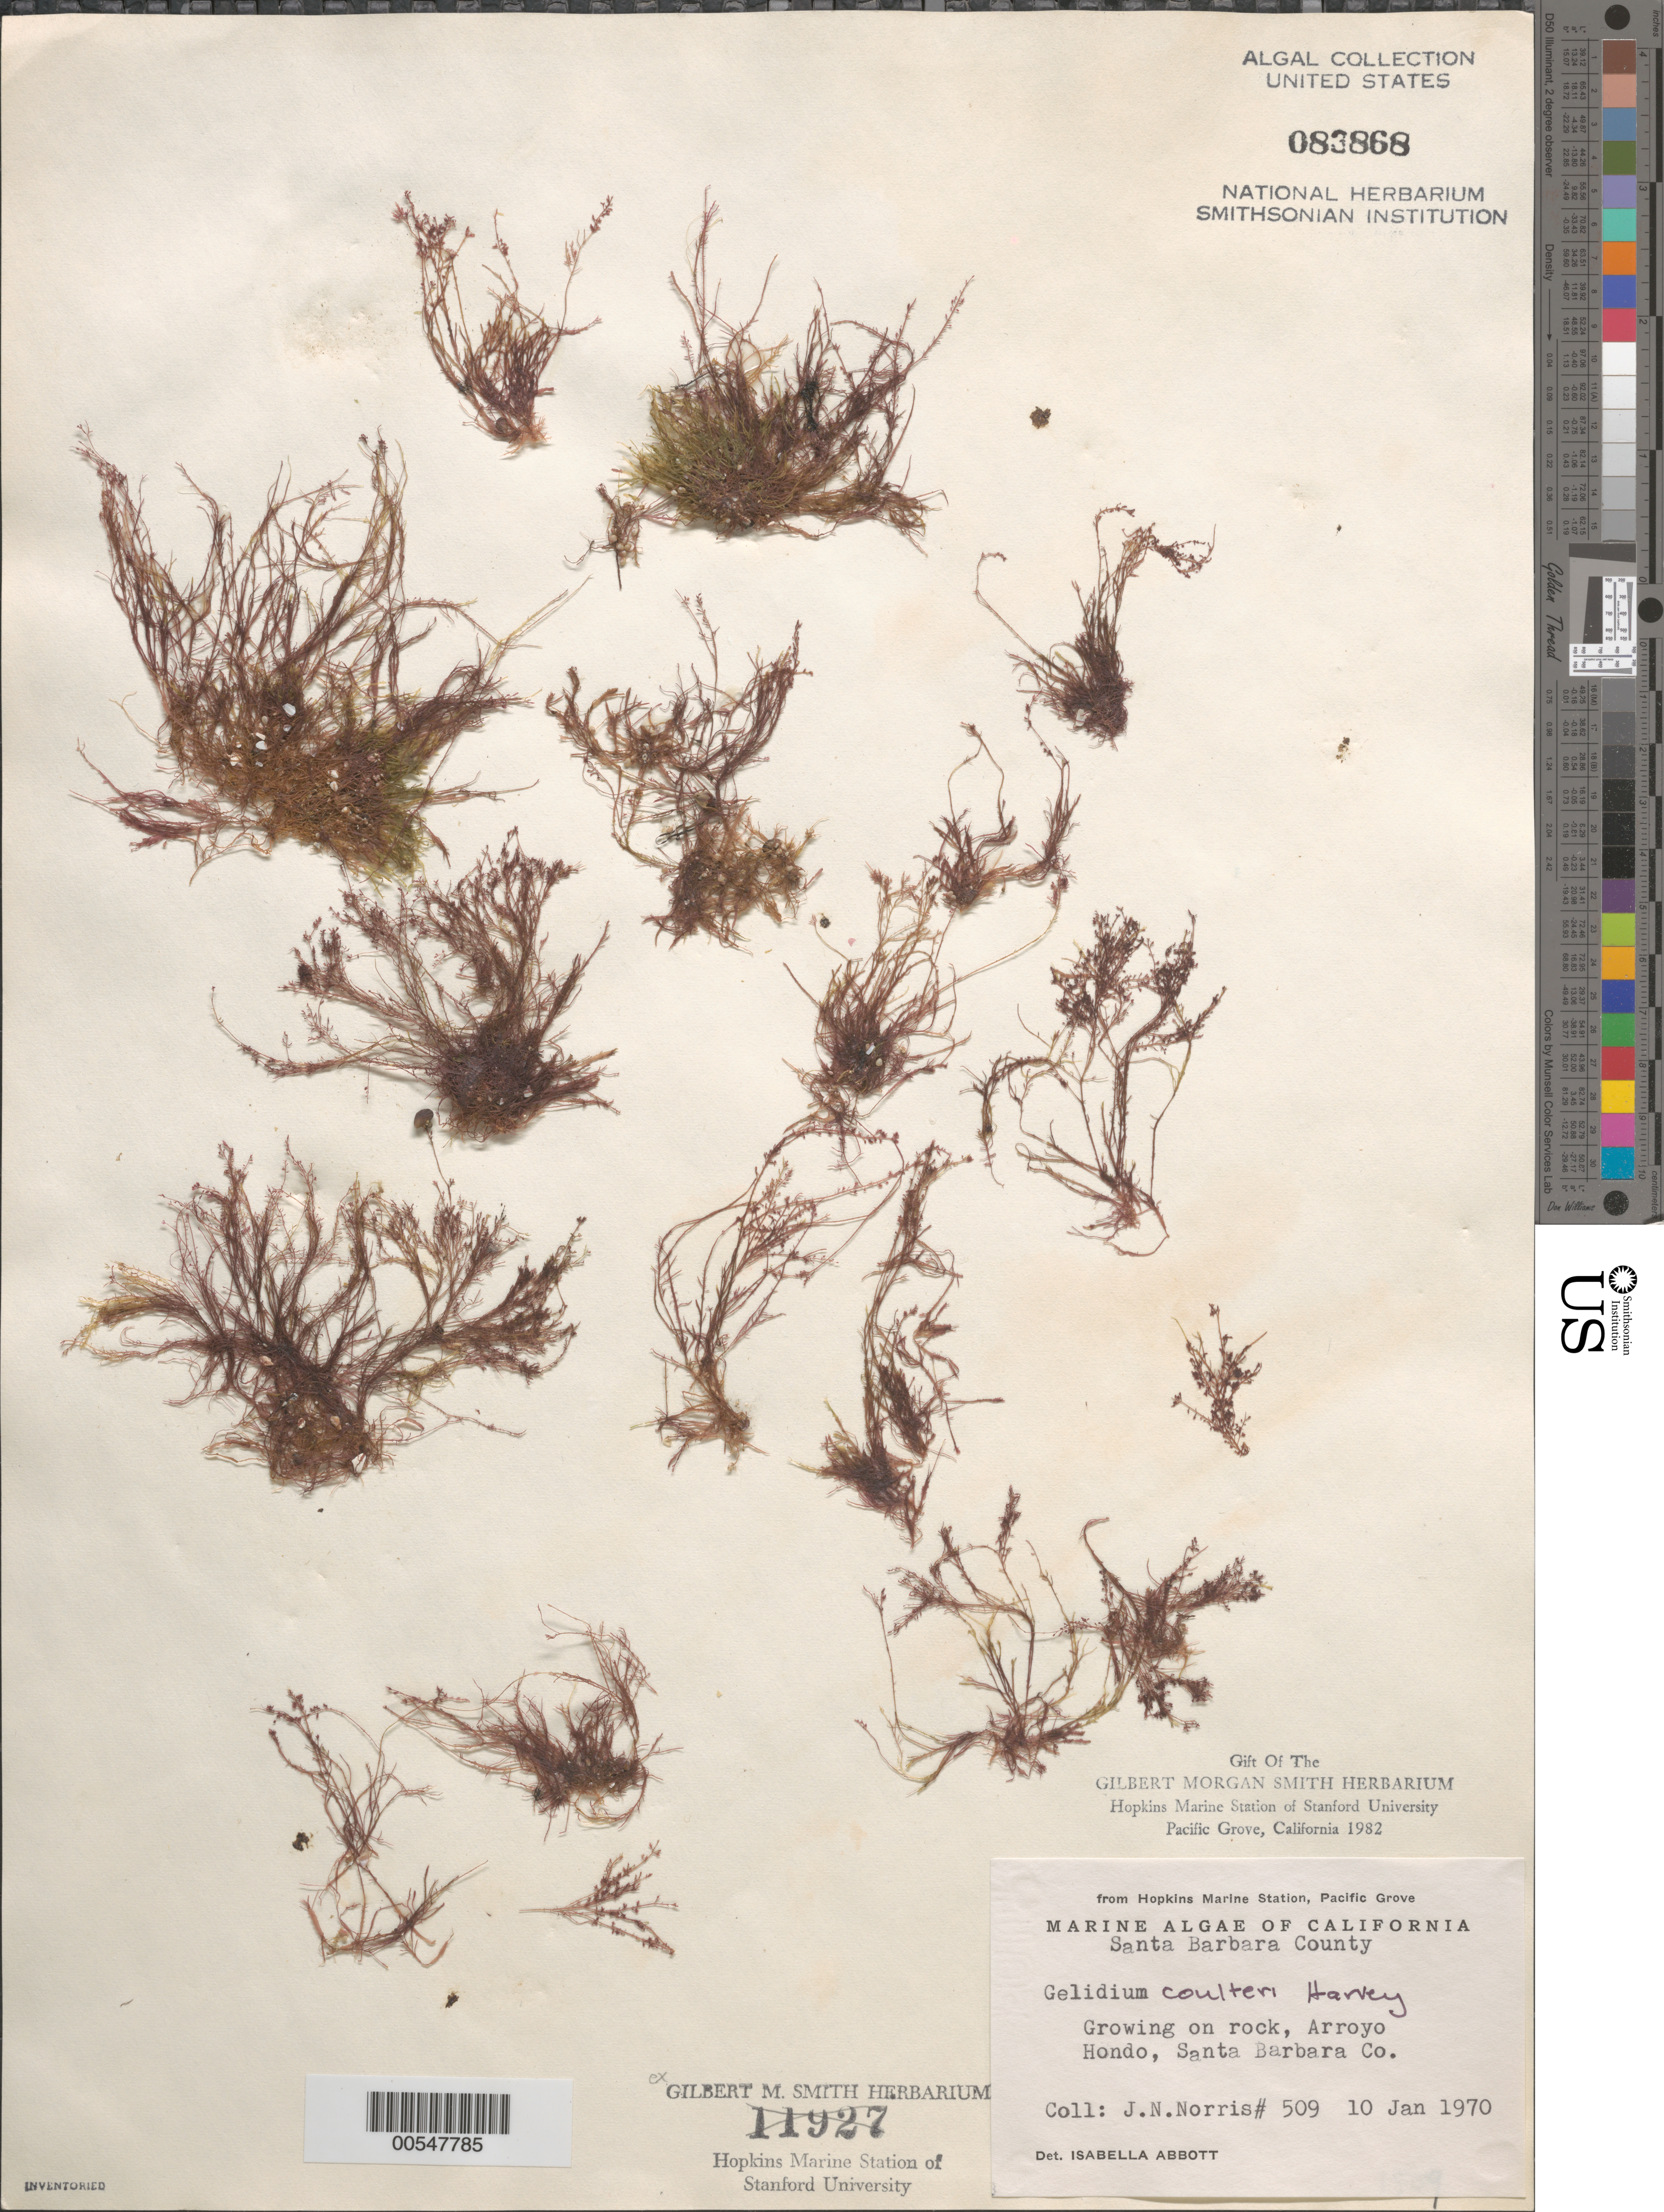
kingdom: Plantae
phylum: Rhodophyta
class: Florideophyceae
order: Gelidiales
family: Gelidiaceae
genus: Gelidium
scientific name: Gelidium coulteri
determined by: Abbott, Isabella A.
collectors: J. N. Norris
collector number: JN-509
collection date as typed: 10 Jan 1970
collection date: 1970-01-10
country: United States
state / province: California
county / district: Santa Barbara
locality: Arroyo Honda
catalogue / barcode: US 83868